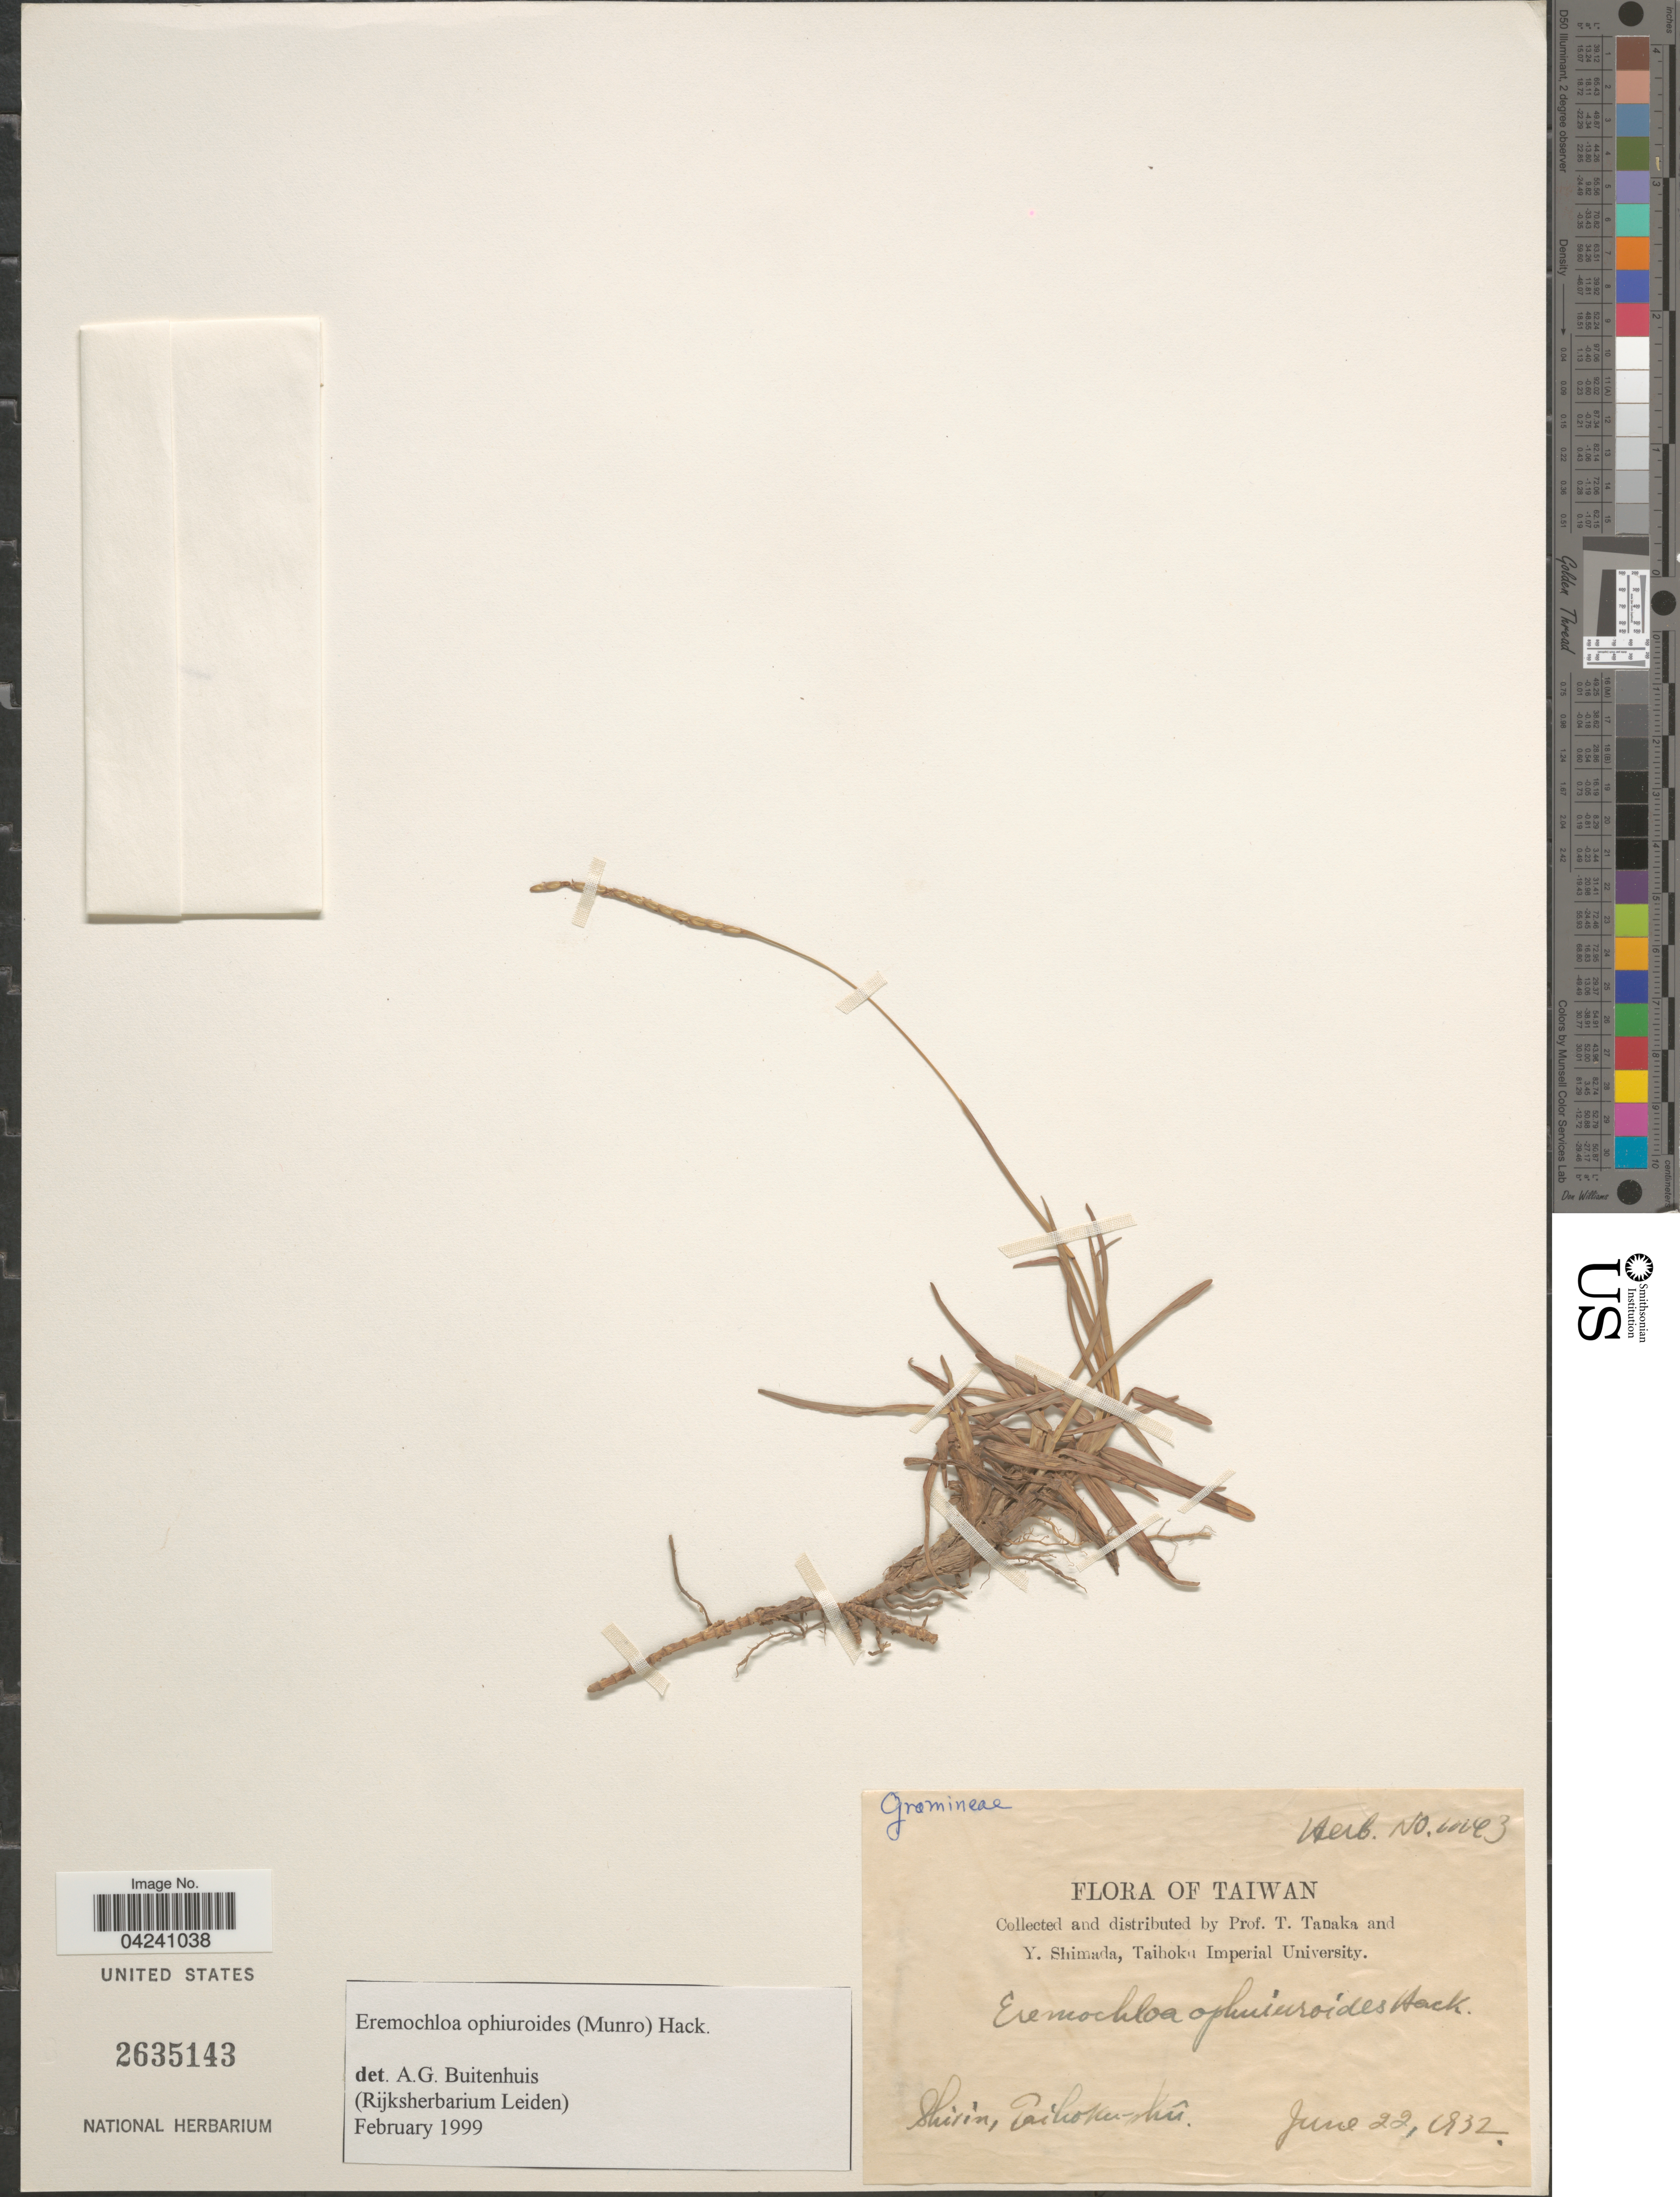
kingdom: Plantae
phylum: Tracheophyta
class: Liliopsida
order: Poales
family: Poaceae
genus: Eremochloa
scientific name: Eremochloa ophiuroides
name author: (Munro) Hack.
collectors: T. Tanaka & Y. Shimada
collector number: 11143*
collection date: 1932-06-22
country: Taiwan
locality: Shirin, Taihoku-shu.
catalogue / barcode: US 2635143